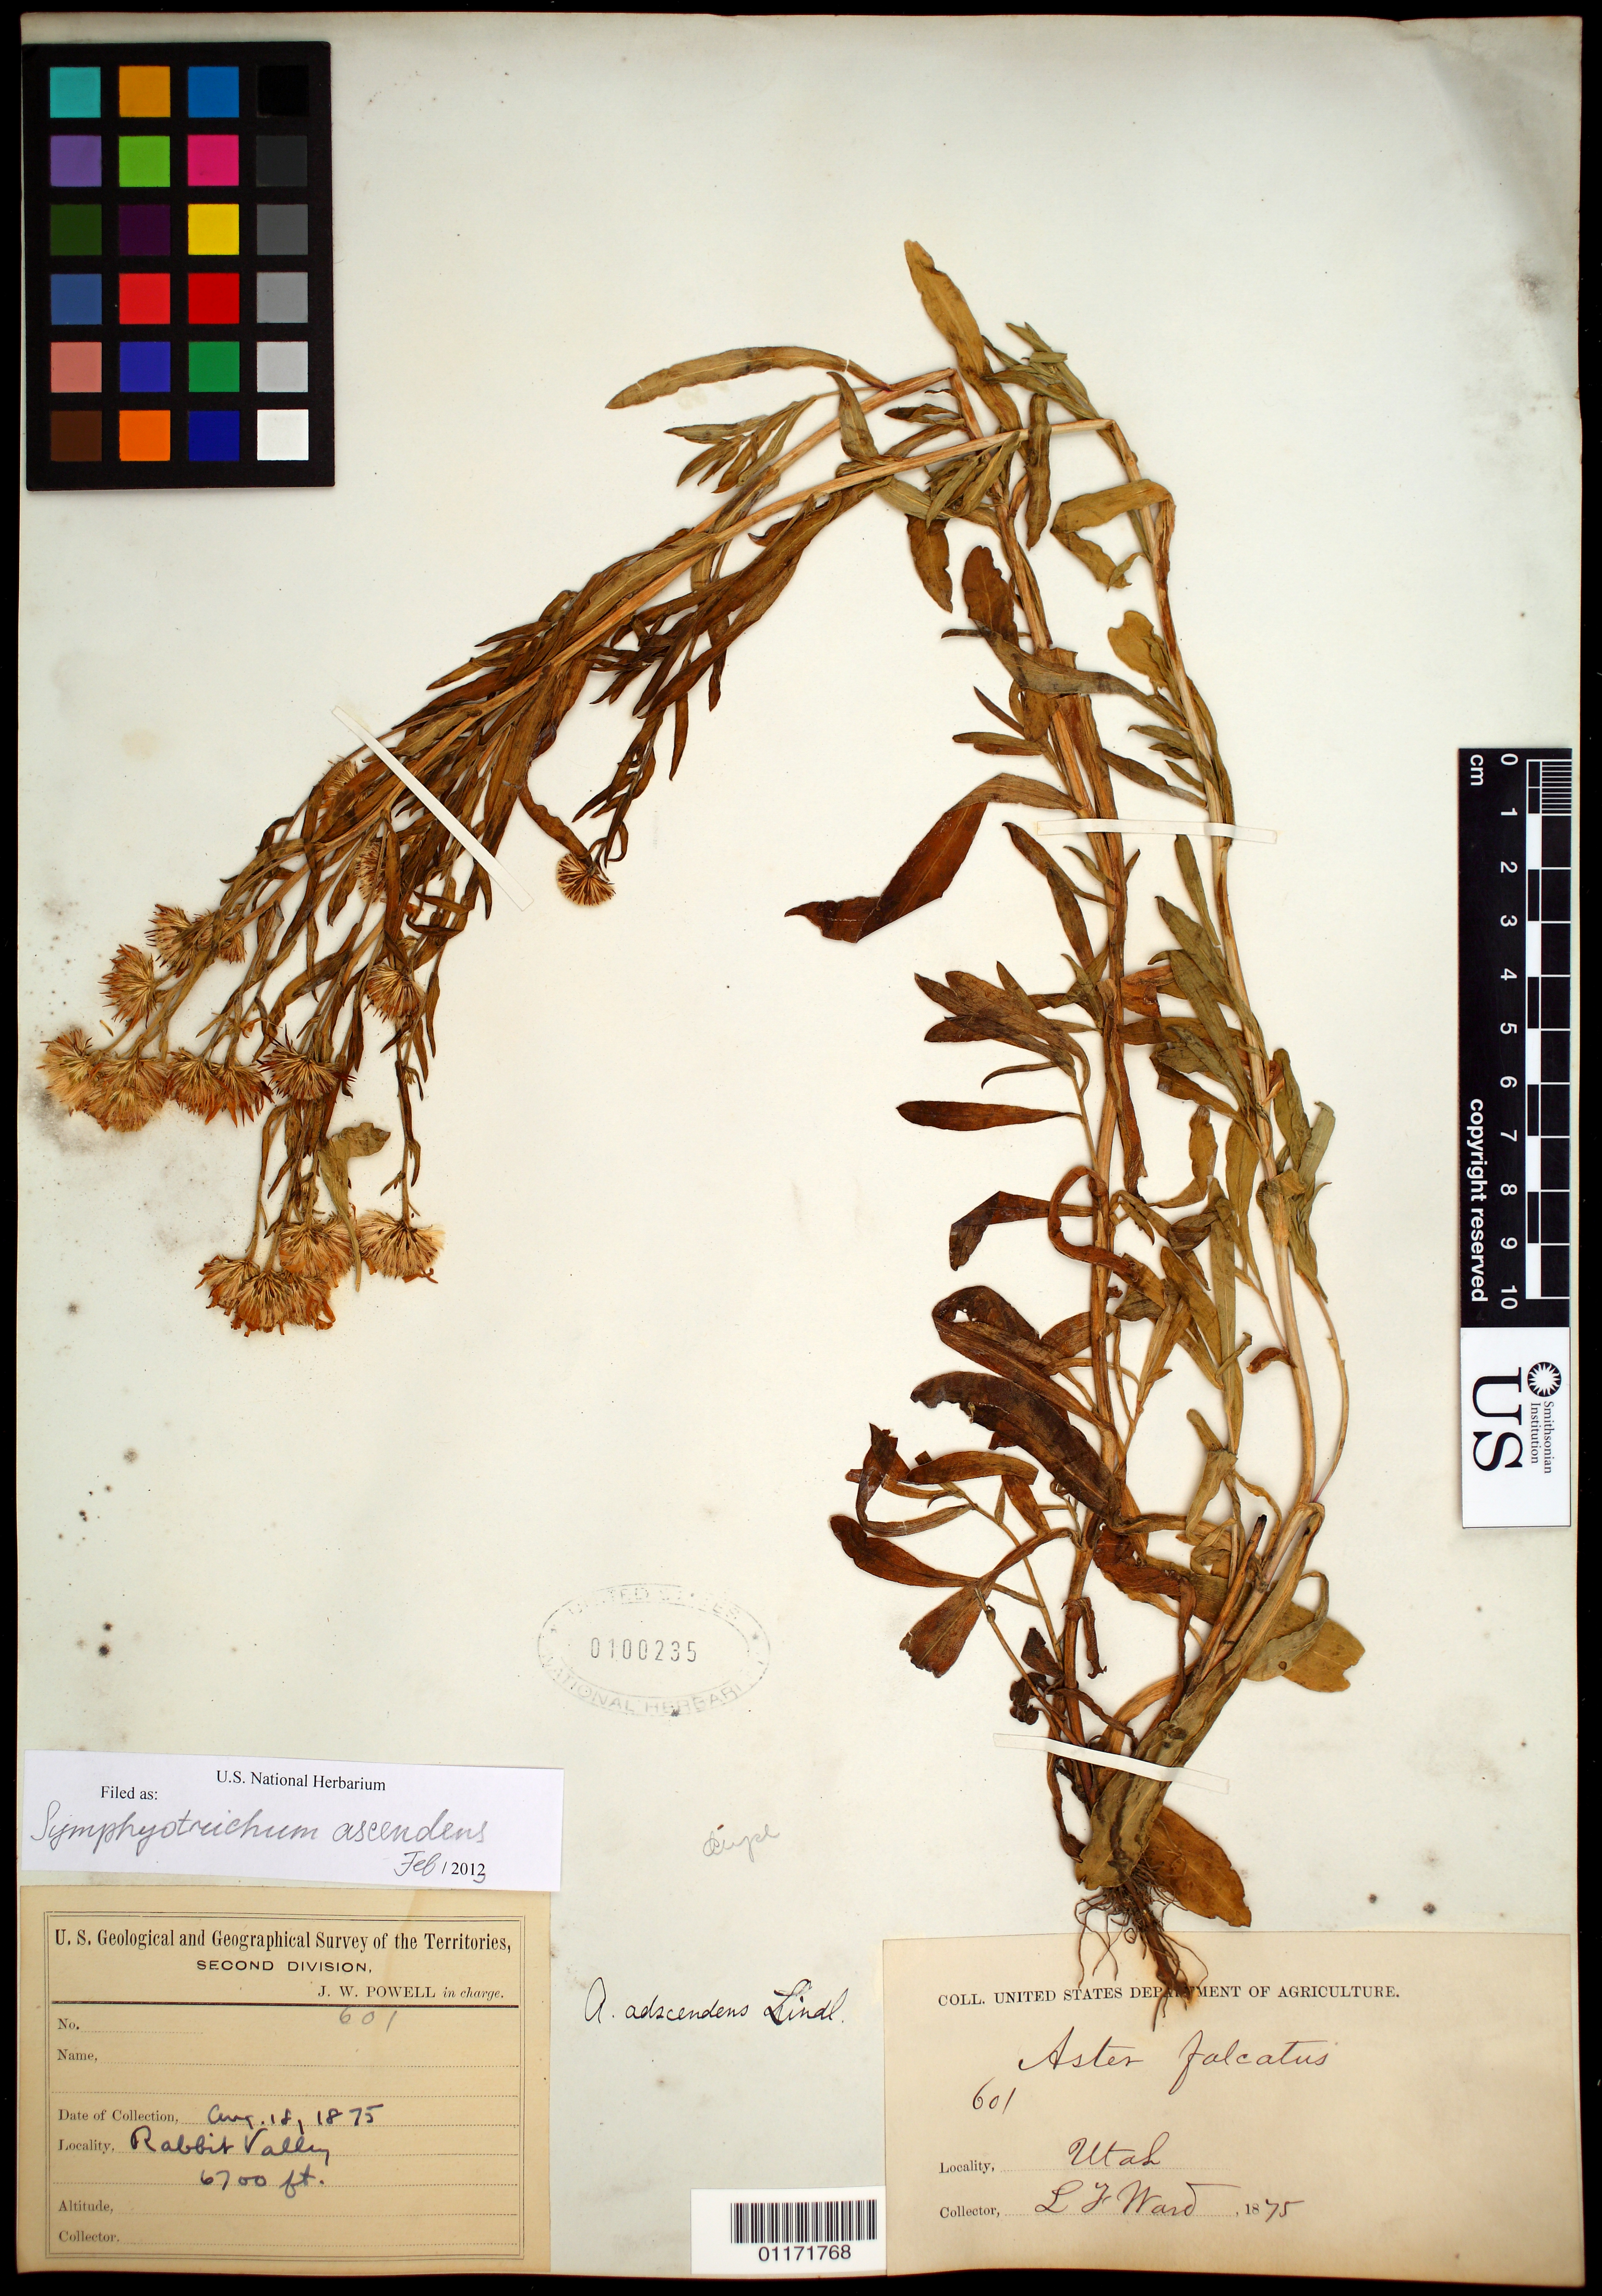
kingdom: Plantae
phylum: Tracheophyta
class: Magnoliopsida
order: Asterales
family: Asteraceae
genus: Symphyotrichum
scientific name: Symphyotrichum ascendens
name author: (Lindl.) G.L. Nesom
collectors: L. F. Ward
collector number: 601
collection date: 1875-04-18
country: United States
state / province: Utah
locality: Rabbit Valley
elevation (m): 2042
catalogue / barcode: US 100235